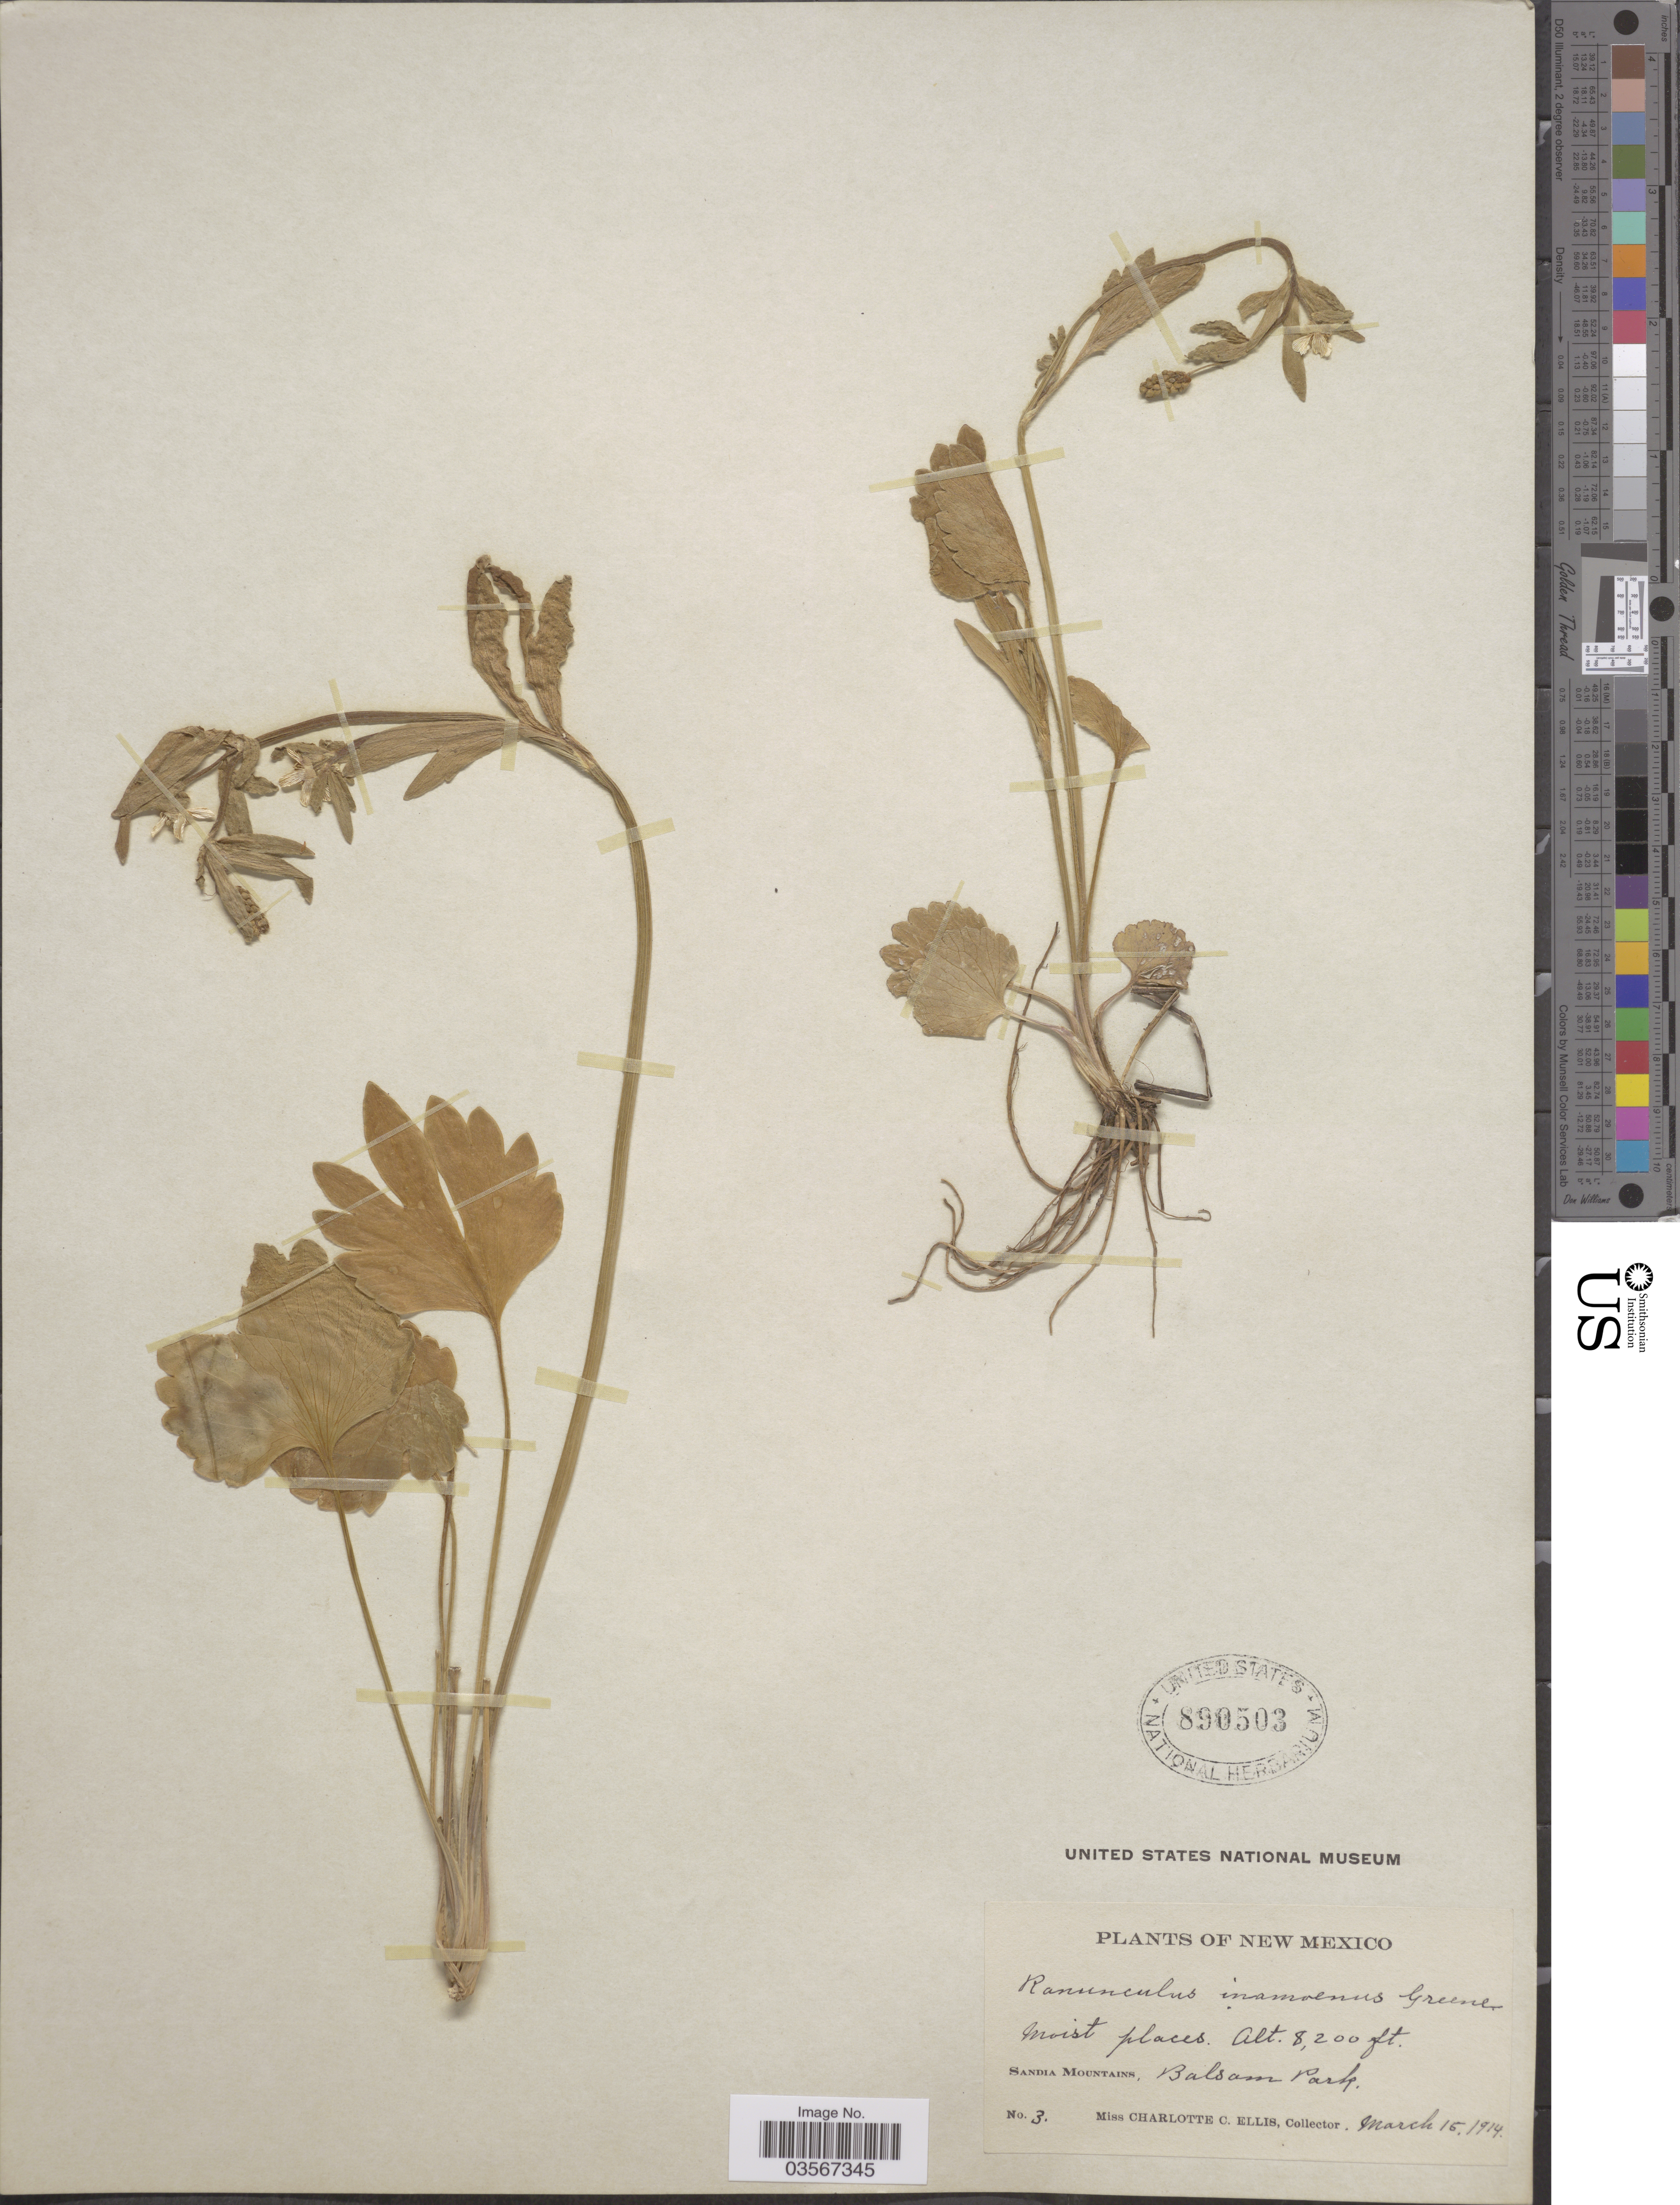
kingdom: Plantae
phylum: Tracheophyta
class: Magnoliopsida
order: Ranunculales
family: Ranunculaceae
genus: Ranunculus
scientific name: Ranunculus inamoenus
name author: Greene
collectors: C. C. Ellis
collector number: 3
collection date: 1914-03-15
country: United States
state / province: New Mexico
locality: Sandia Mountains, Balsam Park.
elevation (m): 2499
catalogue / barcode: US 890503